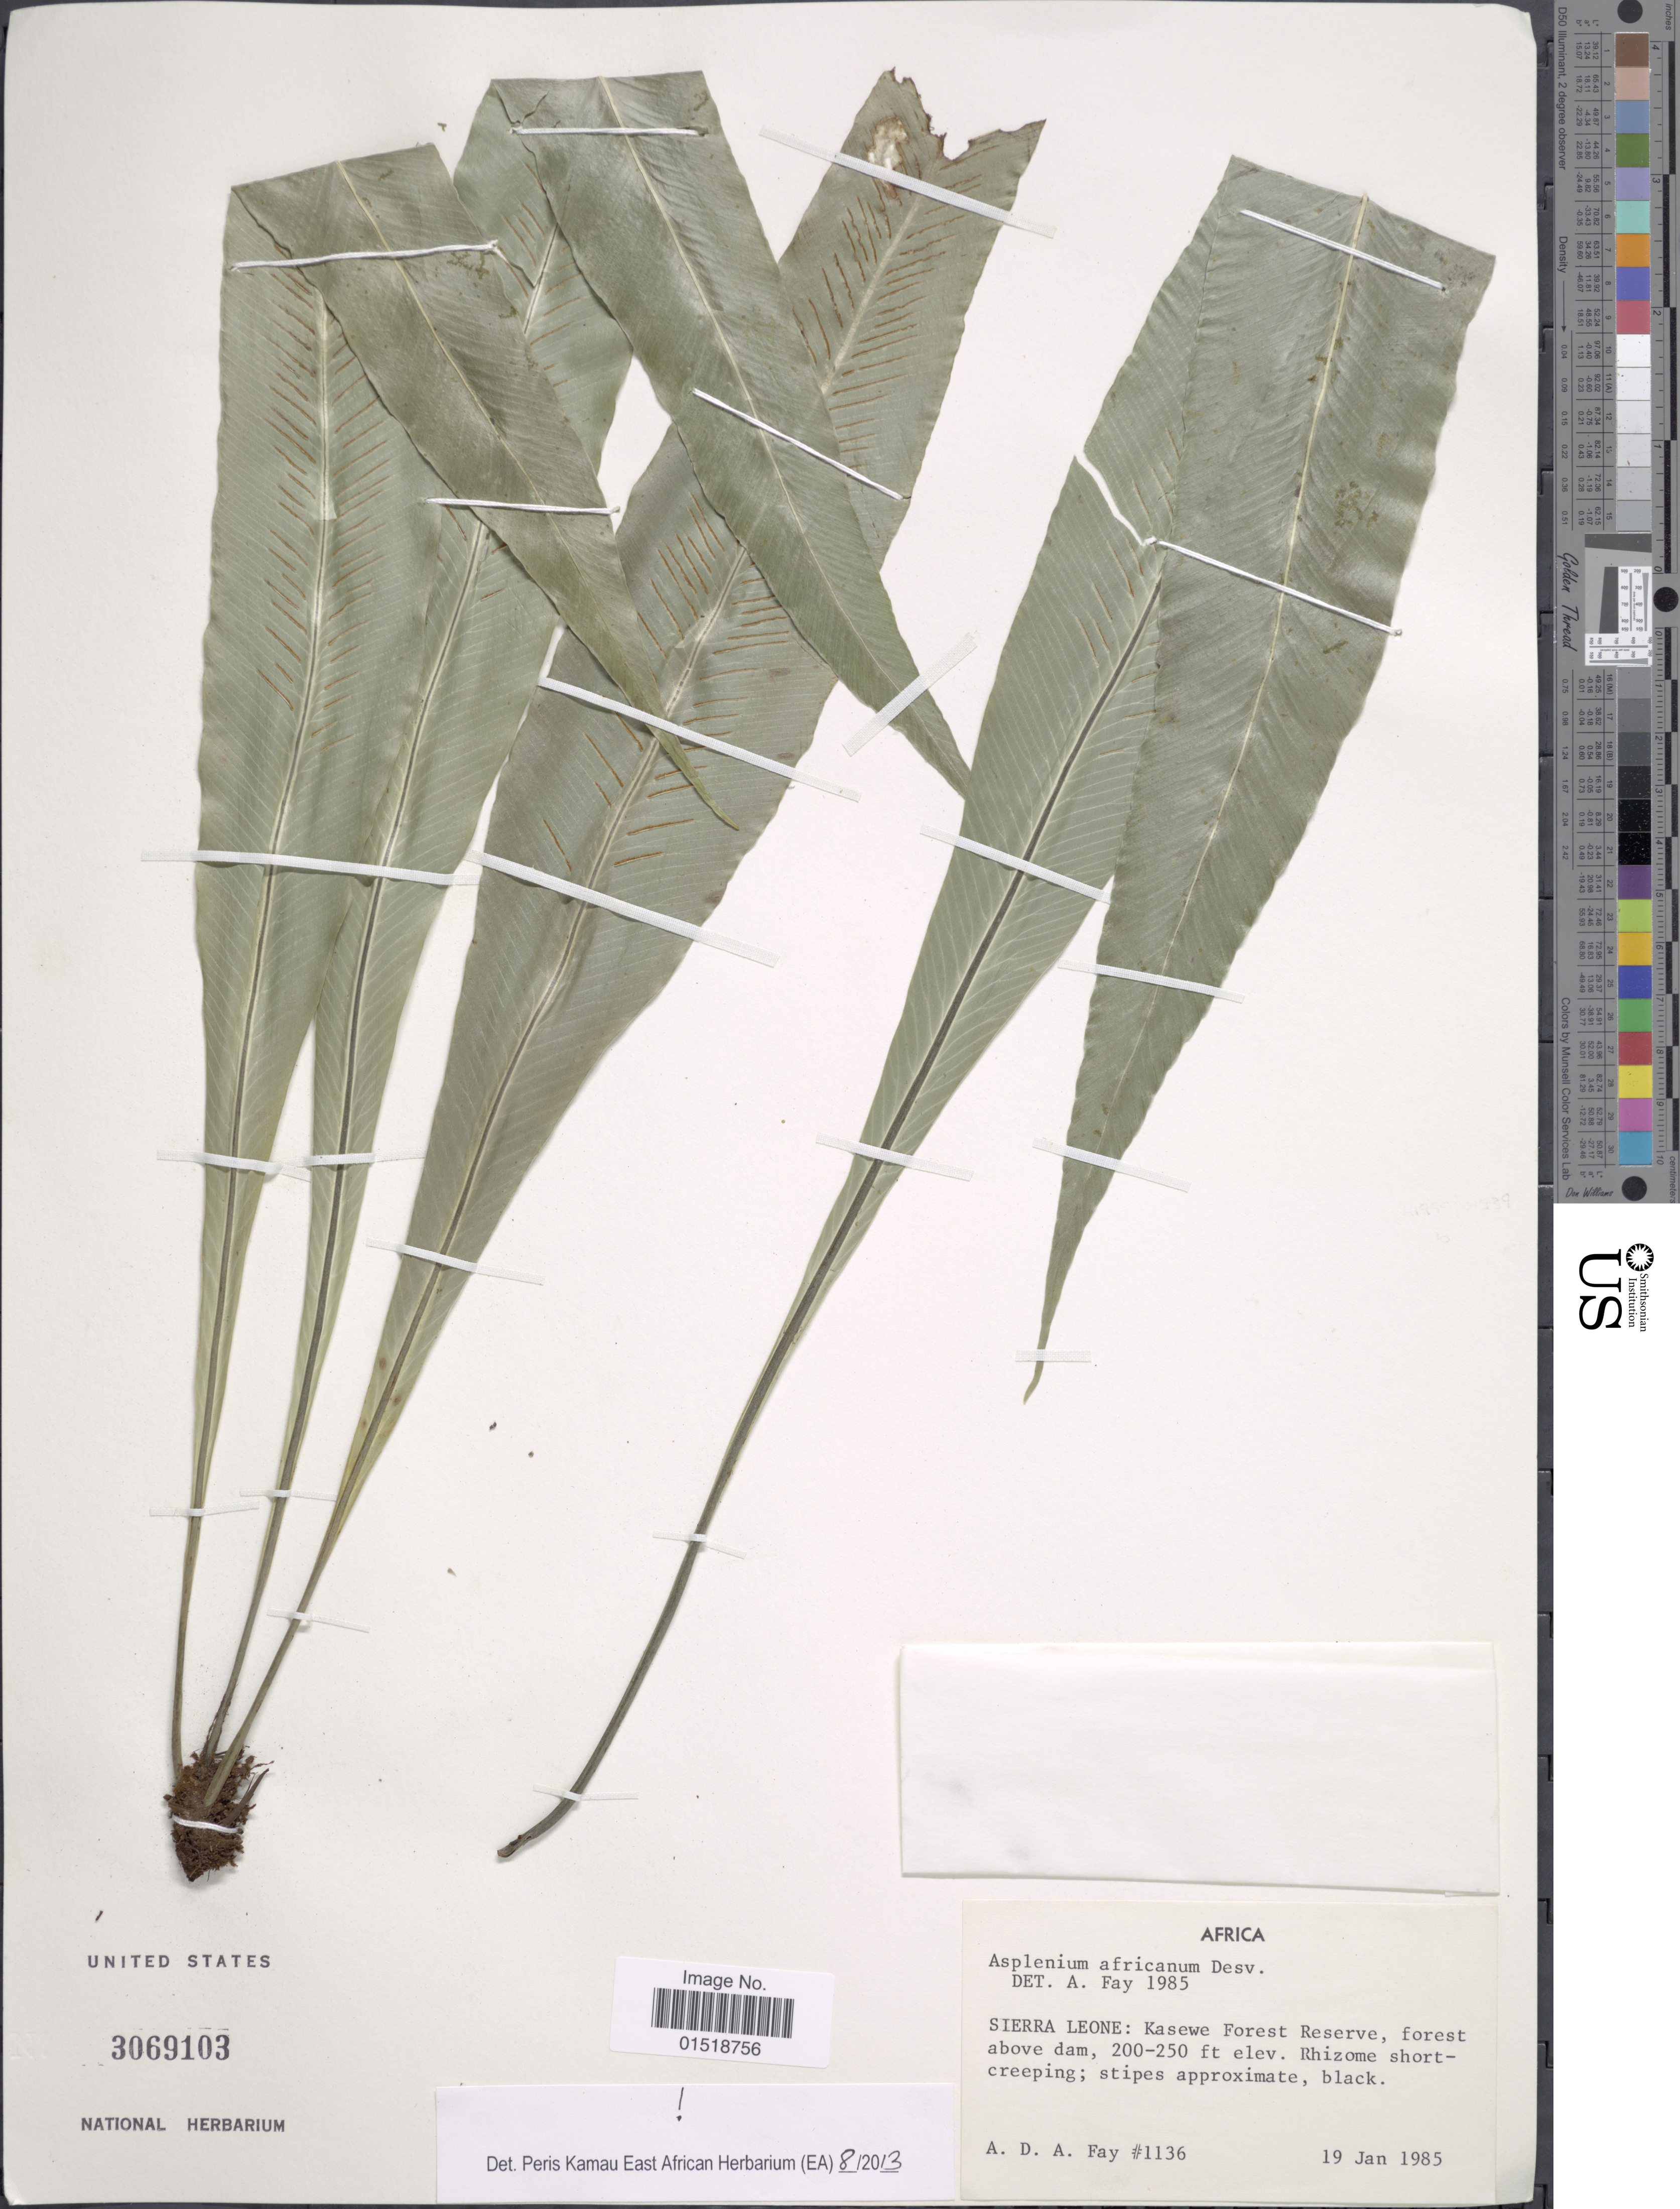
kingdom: Plantae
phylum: Tracheophyta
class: Polypodiopsida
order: Polypodiales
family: Aspleniaceae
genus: Asplenium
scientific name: Asplenium africanum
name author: Desv.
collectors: A. Fay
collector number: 1136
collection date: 1985-01-19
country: Sierra Leone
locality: Africa. Kasewe Forest Reserve, forest above dam.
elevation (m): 61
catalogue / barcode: US 3069103